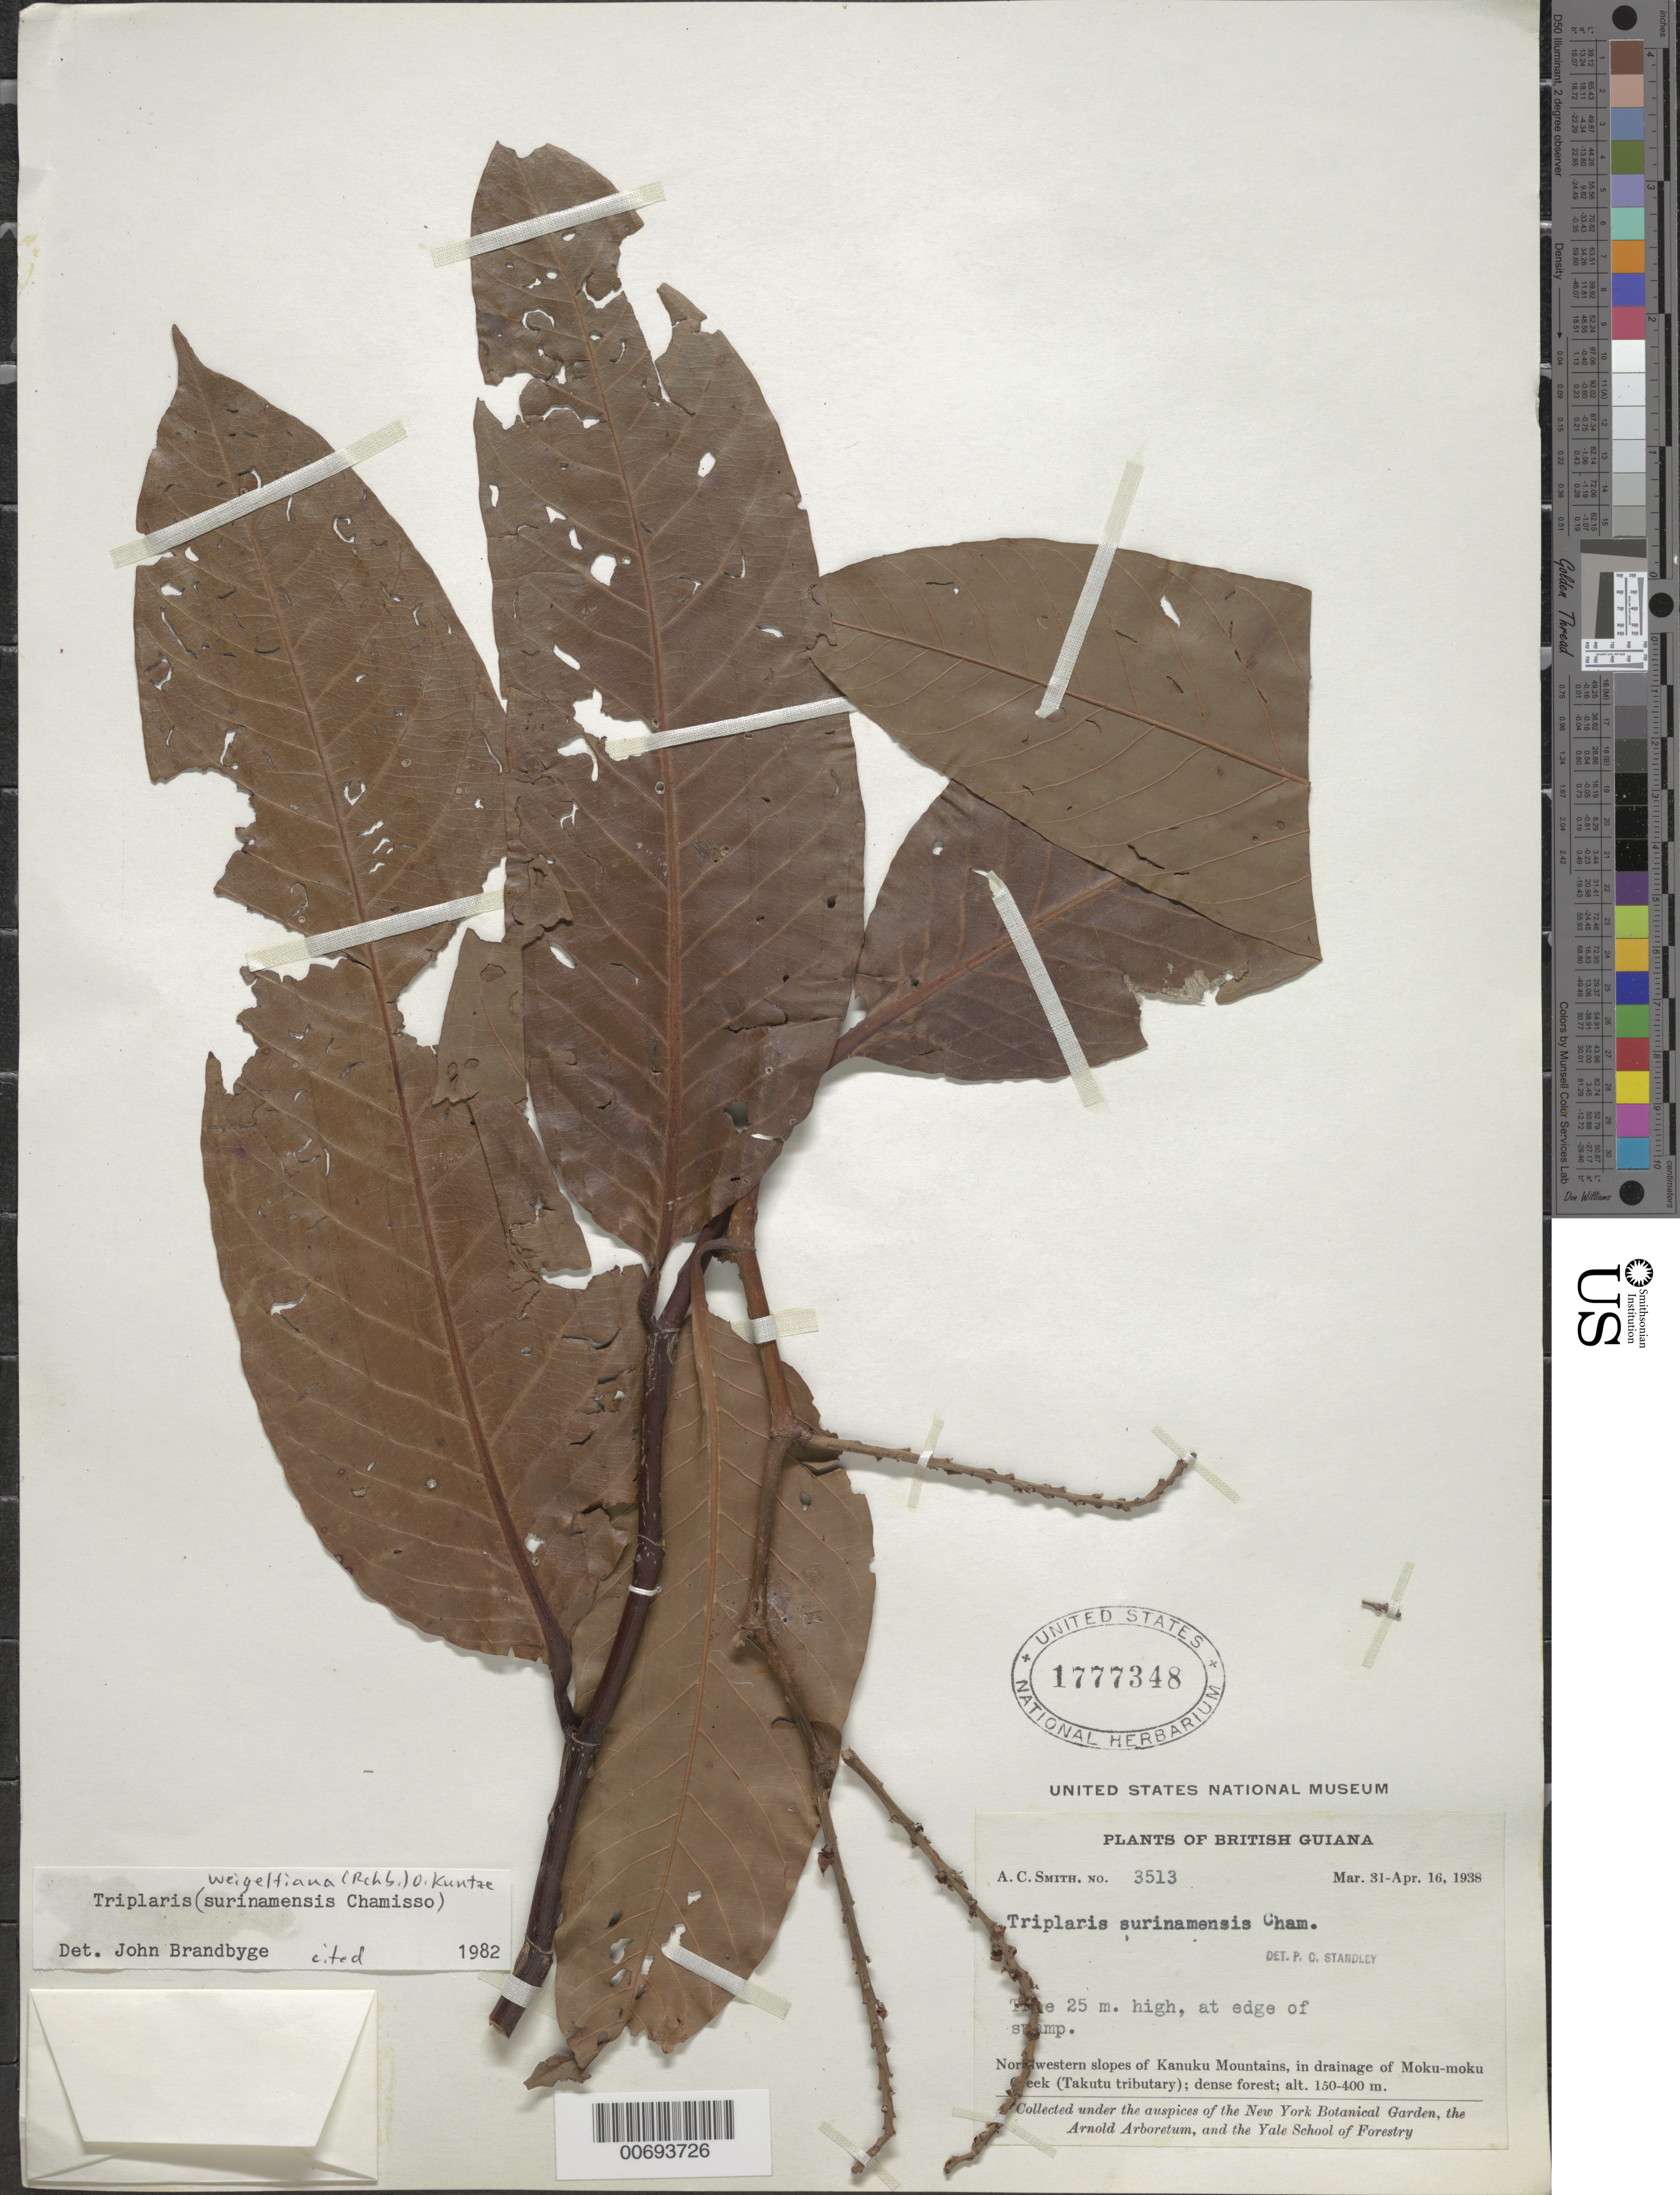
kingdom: Plantae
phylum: Tracheophyta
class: Magnoliopsida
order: Caryophyllales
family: Polygonaceae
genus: Triplaris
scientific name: Triplaris weigeltiana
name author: (Rchb.) Kuntze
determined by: Brandbyge, J.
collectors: A. C. Smith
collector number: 3513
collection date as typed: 31-Mar-38 to 16-Apr-38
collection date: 1938-03-31/1938-04-16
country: Guyana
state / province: U. Takutu-U. Essequibo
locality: Kanuku Mts., NW slopes, in drainage of Moku-moku Creek (Takutu tributary)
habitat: Edge of swamp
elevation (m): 150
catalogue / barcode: US 1777348